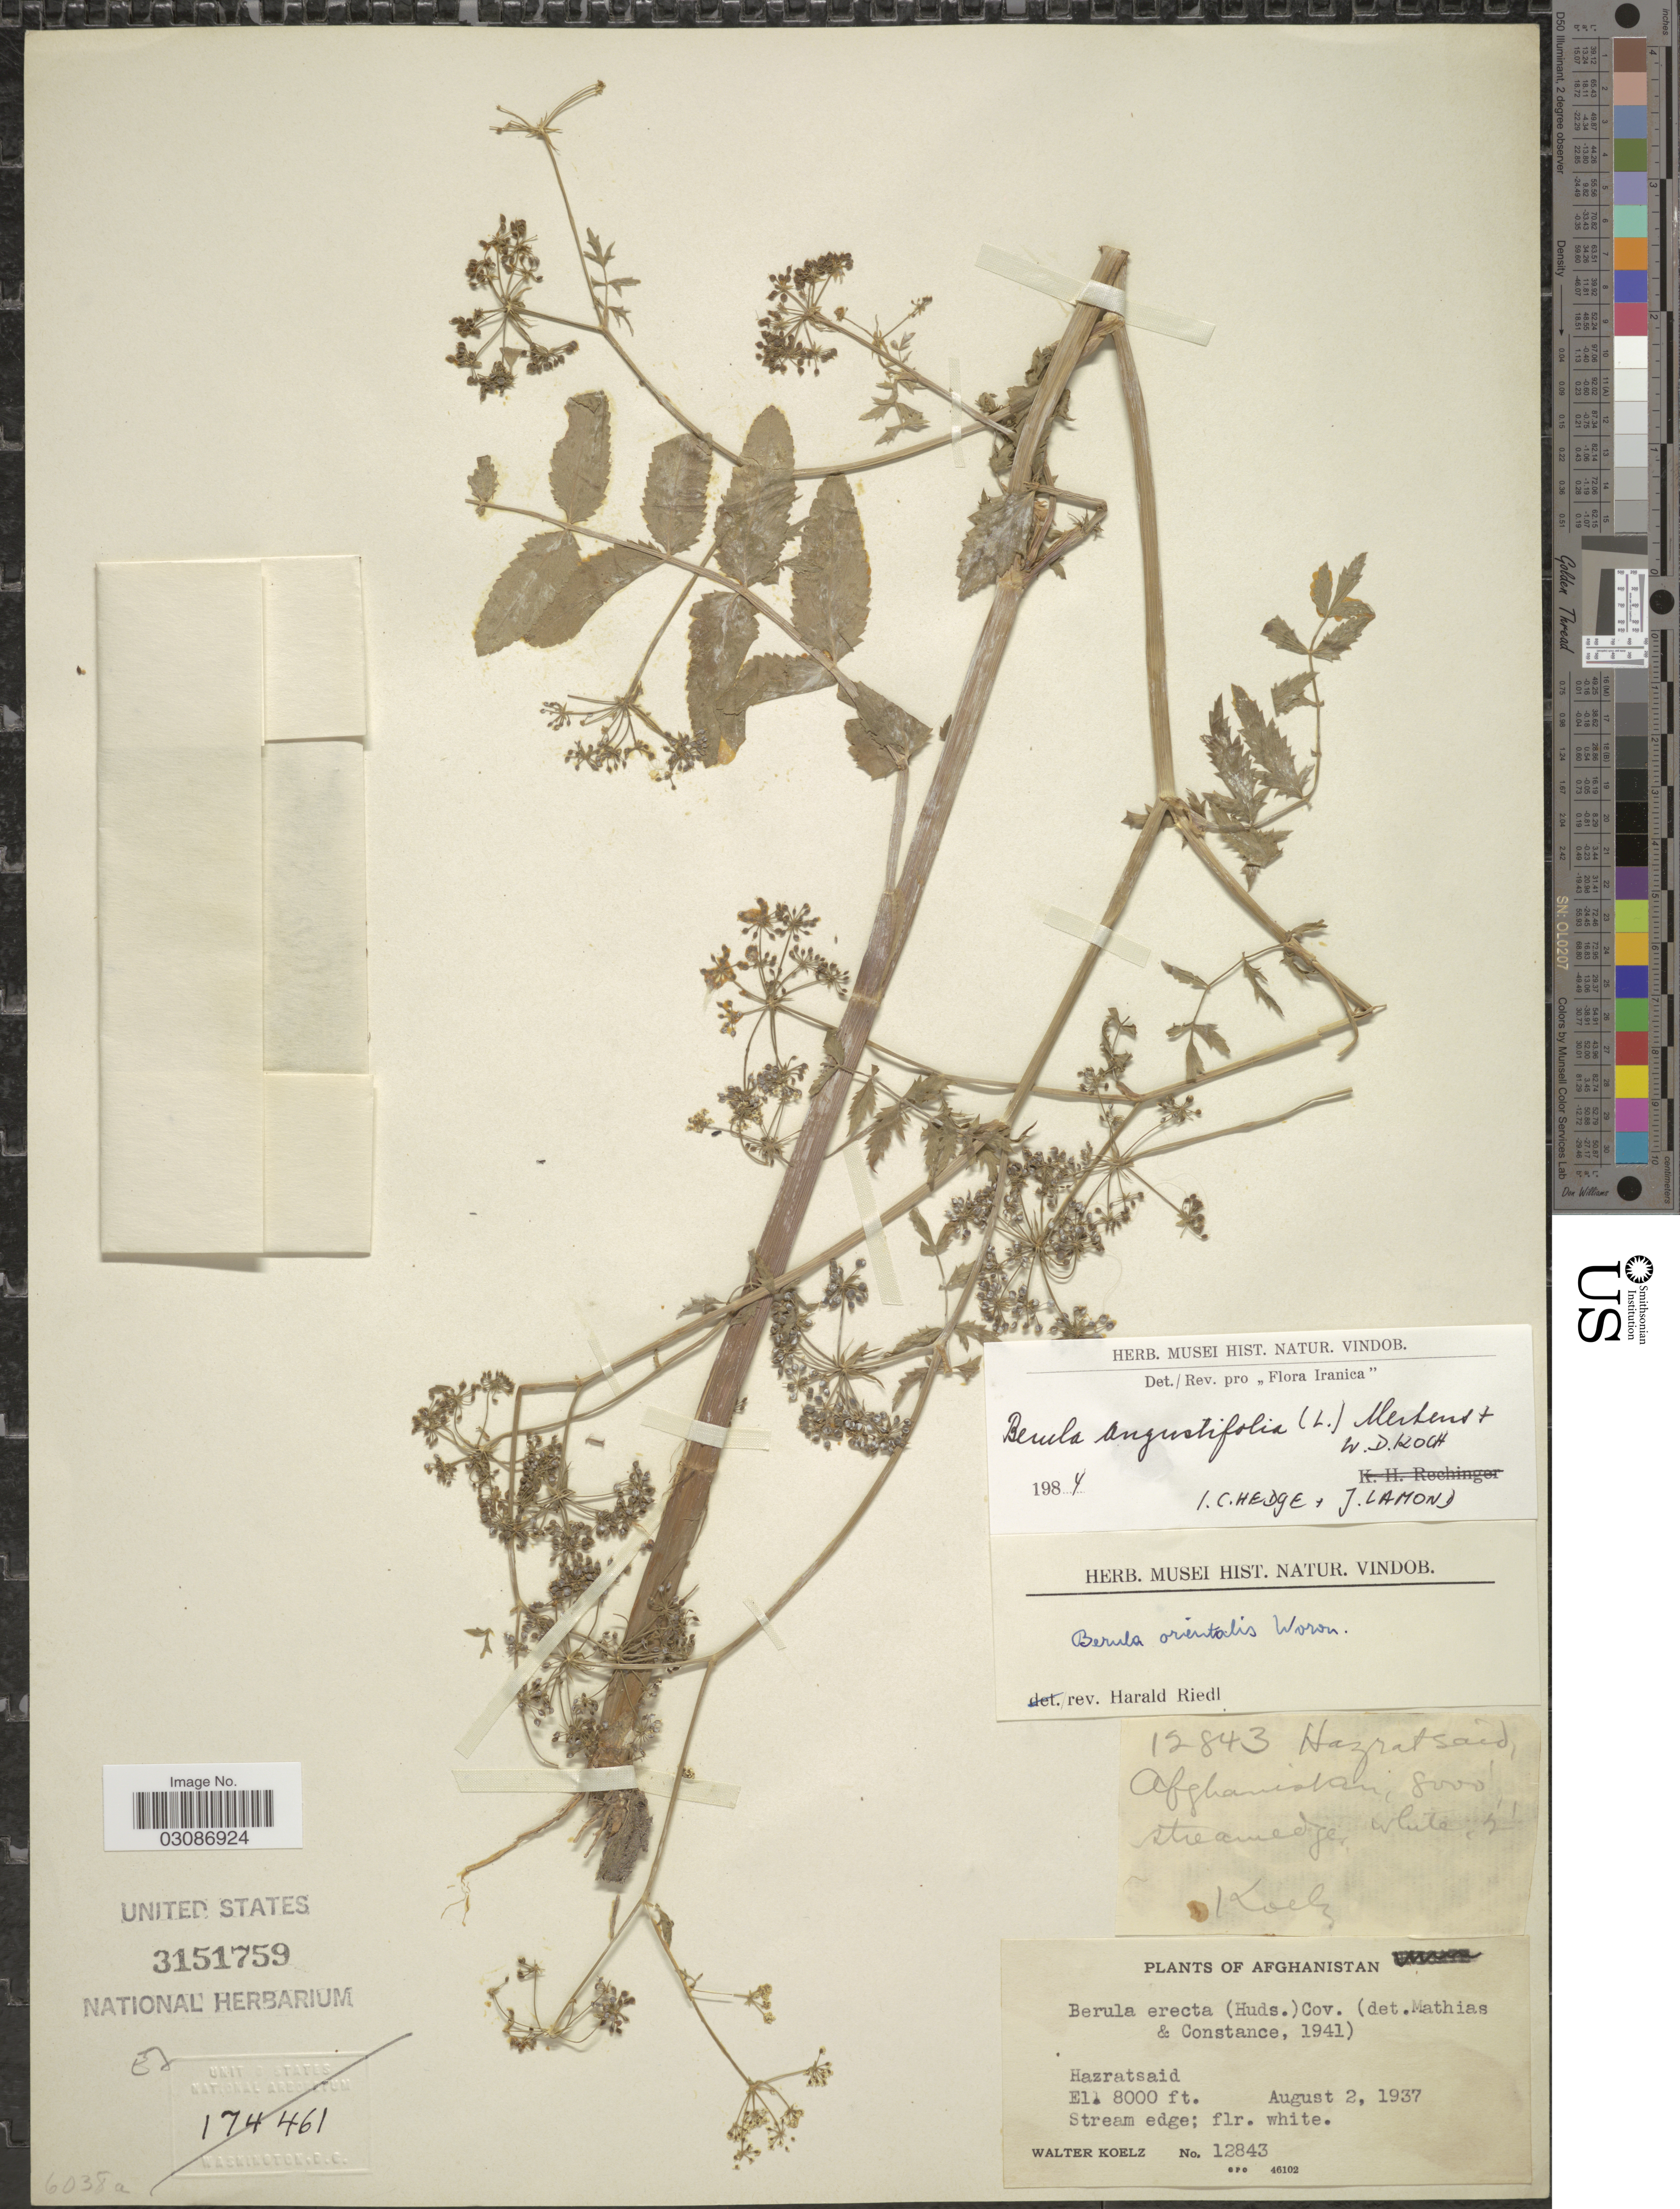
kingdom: Plantae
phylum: Tracheophyta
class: Magnoliopsida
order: Apiales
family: Apiaceae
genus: Berula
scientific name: Berula angustifolia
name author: Mert. & W.D.J. Koch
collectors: W. N. Koelz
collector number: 12843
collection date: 1937-08-02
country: Afghanistan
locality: Hazratsaid.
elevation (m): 2438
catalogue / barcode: US 3151759